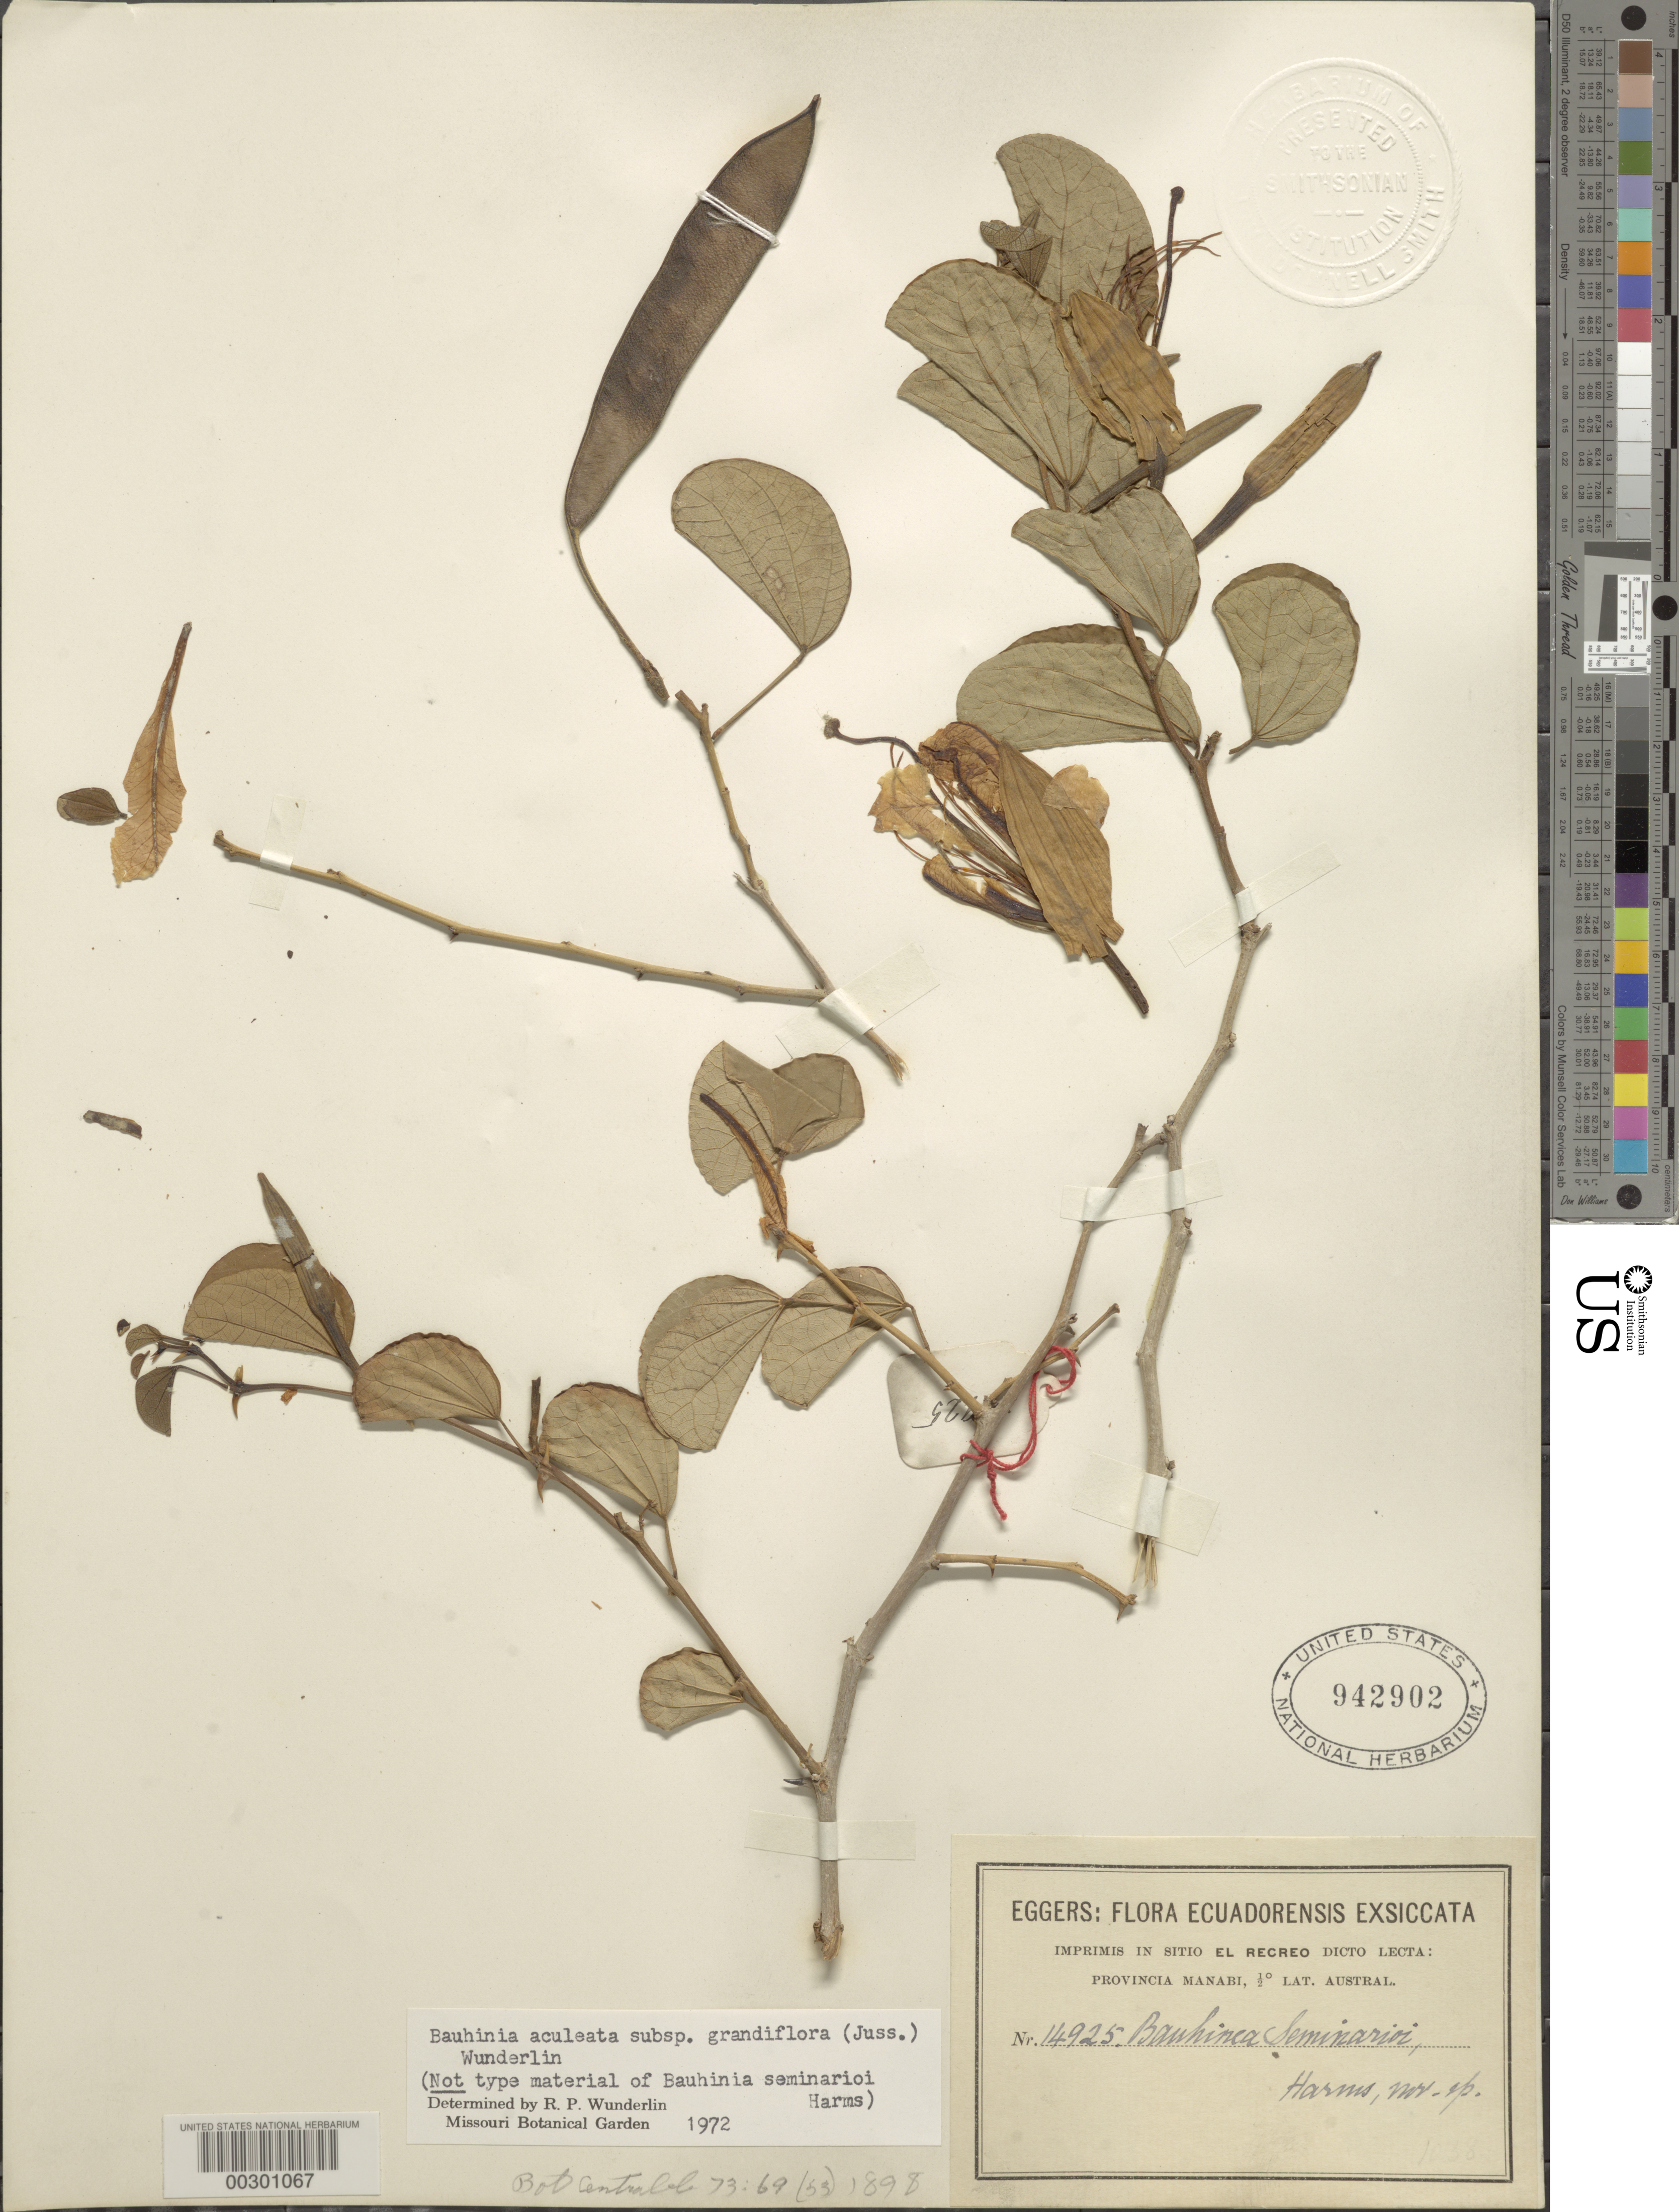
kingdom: Plantae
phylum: Tracheophyta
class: Magnoliopsida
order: Fabales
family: Fabaceae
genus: Bauhinia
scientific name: Bauhinia aculeata subsp. grandiflora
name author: (Juss.) Wunderlin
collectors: H. F. A. von Eggers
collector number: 14925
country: Ecuador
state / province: Manabí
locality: El recreo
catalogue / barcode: US 942902